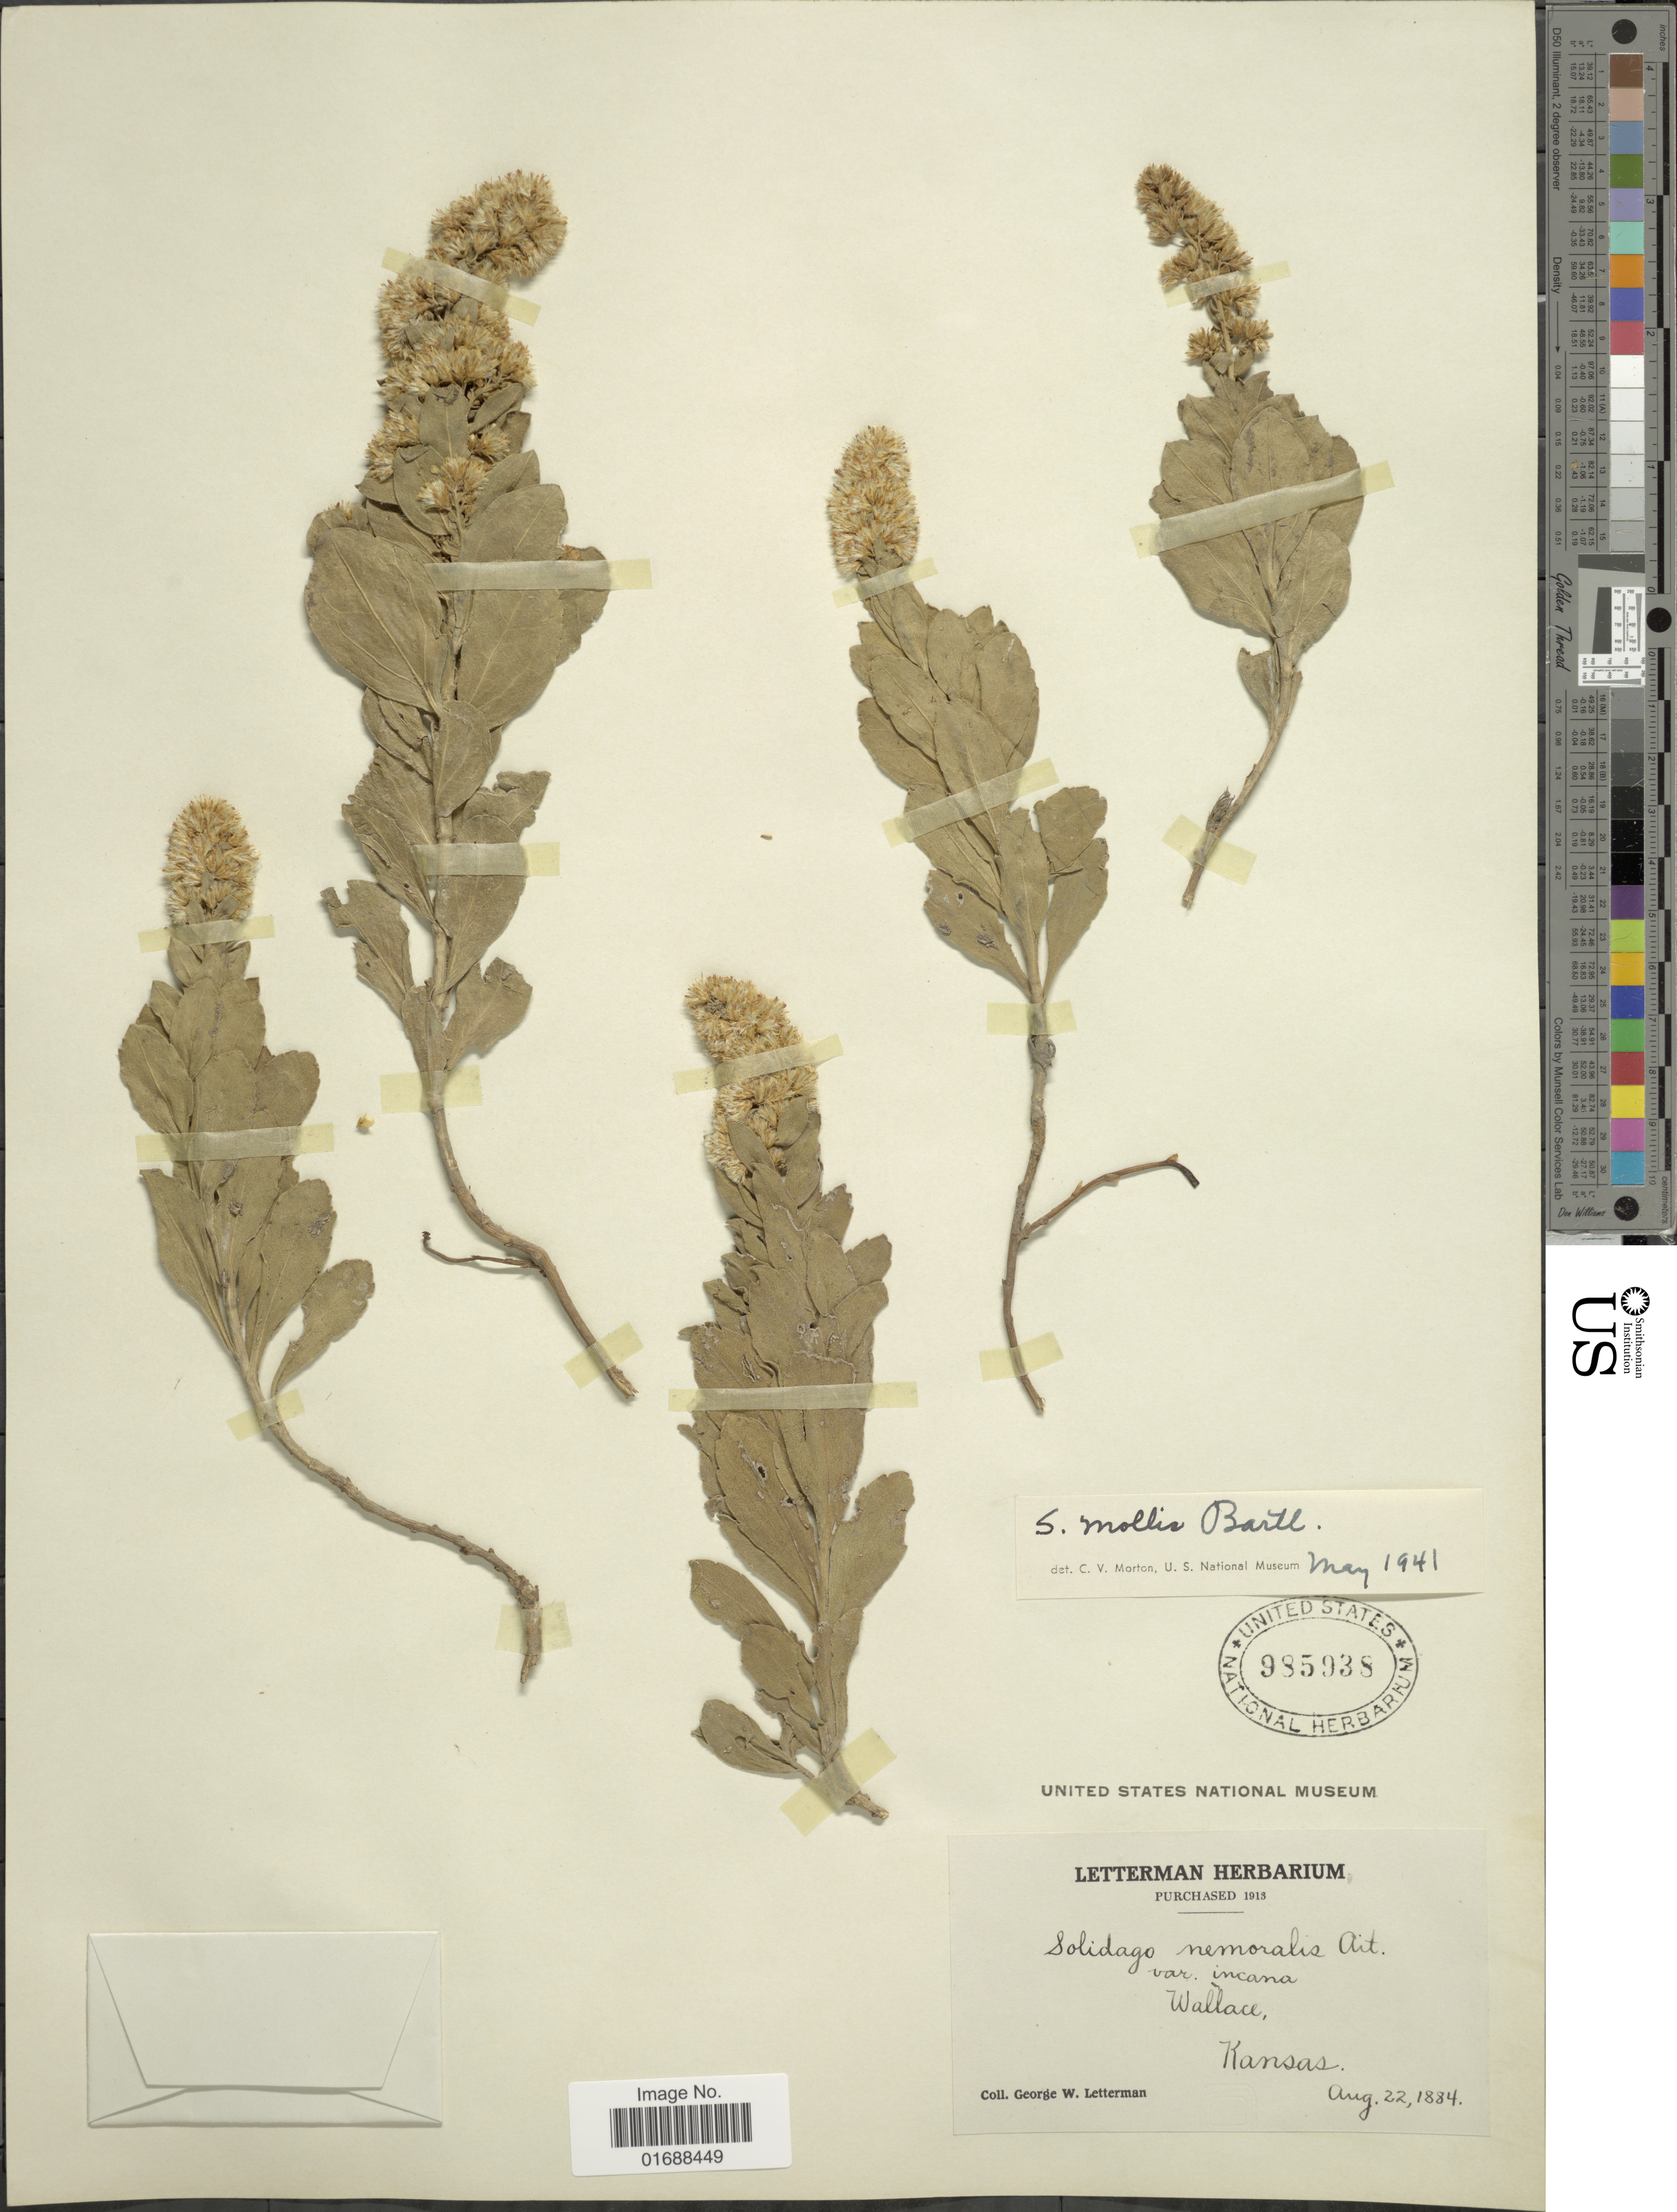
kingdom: Plantae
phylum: Tracheophyta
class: Magnoliopsida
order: Asterales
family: Asteraceae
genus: Solidago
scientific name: Solidago mollis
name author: Bartl.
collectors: G. W. Letterman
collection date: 1884-08-22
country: United States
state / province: Kansas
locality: Wallace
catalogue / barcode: US 985938